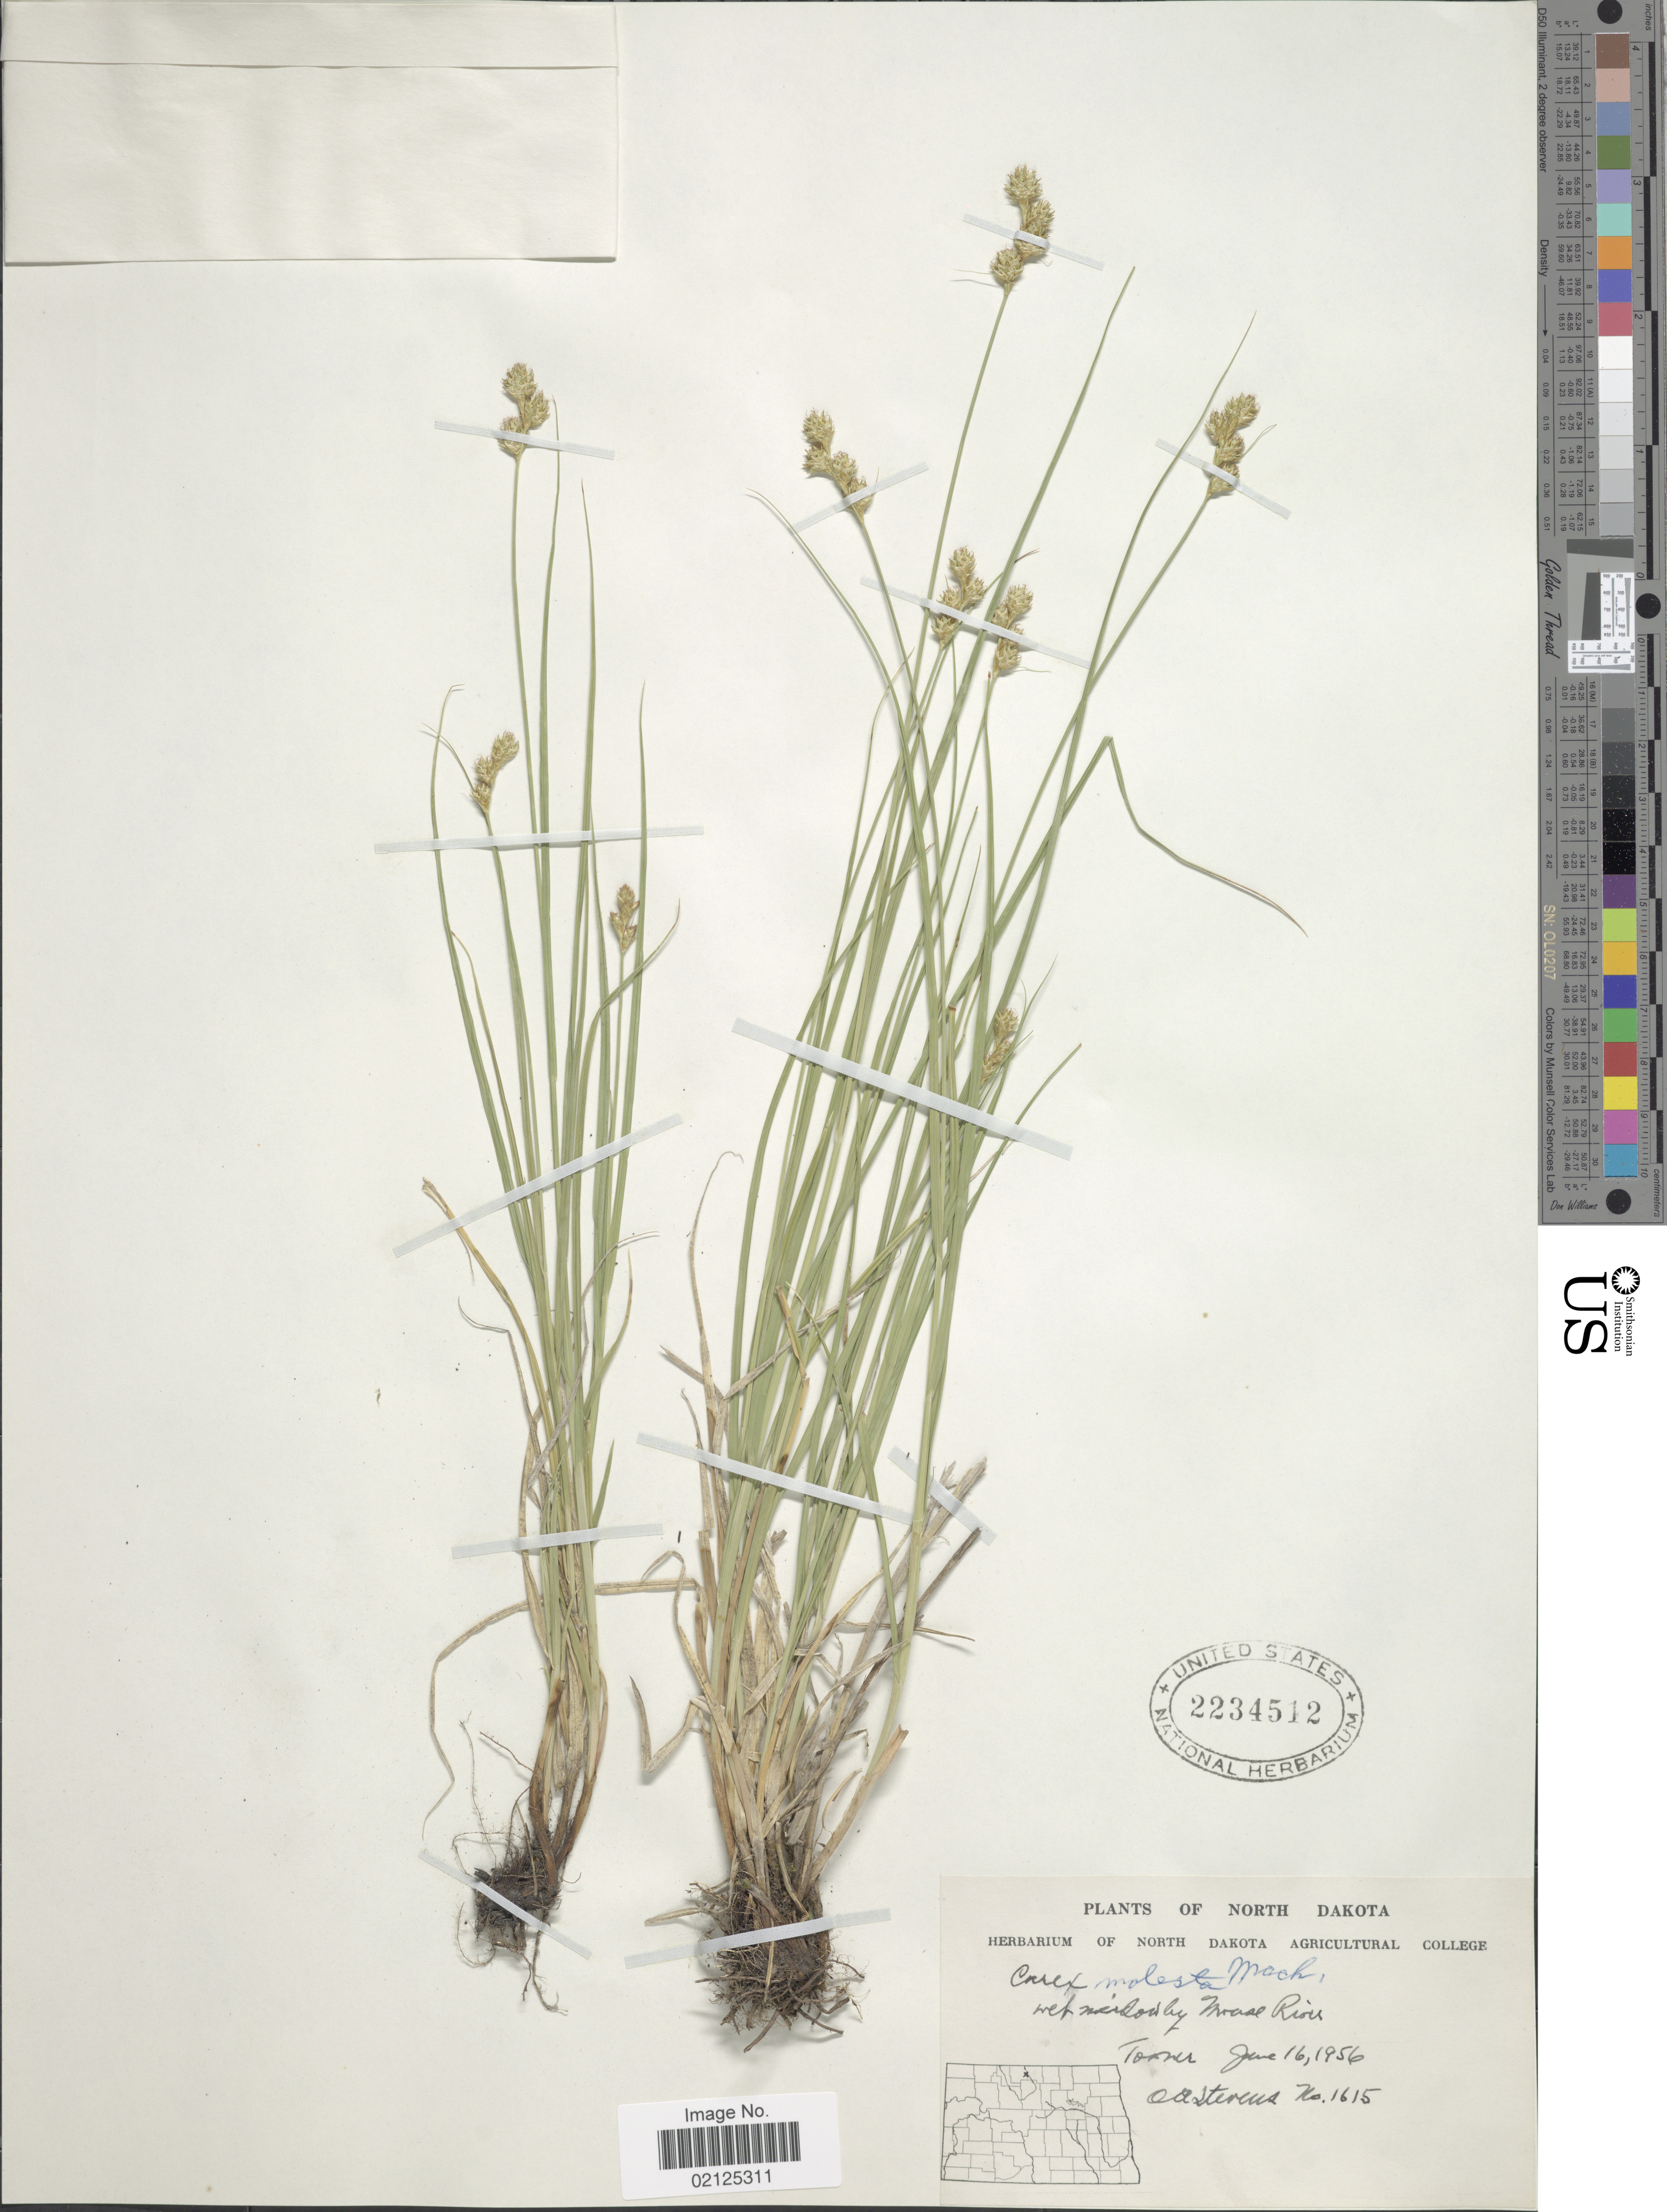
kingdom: Plantae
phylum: Tracheophyta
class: Liliopsida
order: Poales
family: Cyperaceae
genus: Carex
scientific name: Carex molesta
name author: Mack.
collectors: O. A. Stevens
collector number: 1615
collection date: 1956-06-16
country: United States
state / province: North Dakota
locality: Wet meadow by Moose River, Towner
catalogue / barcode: US 2234512